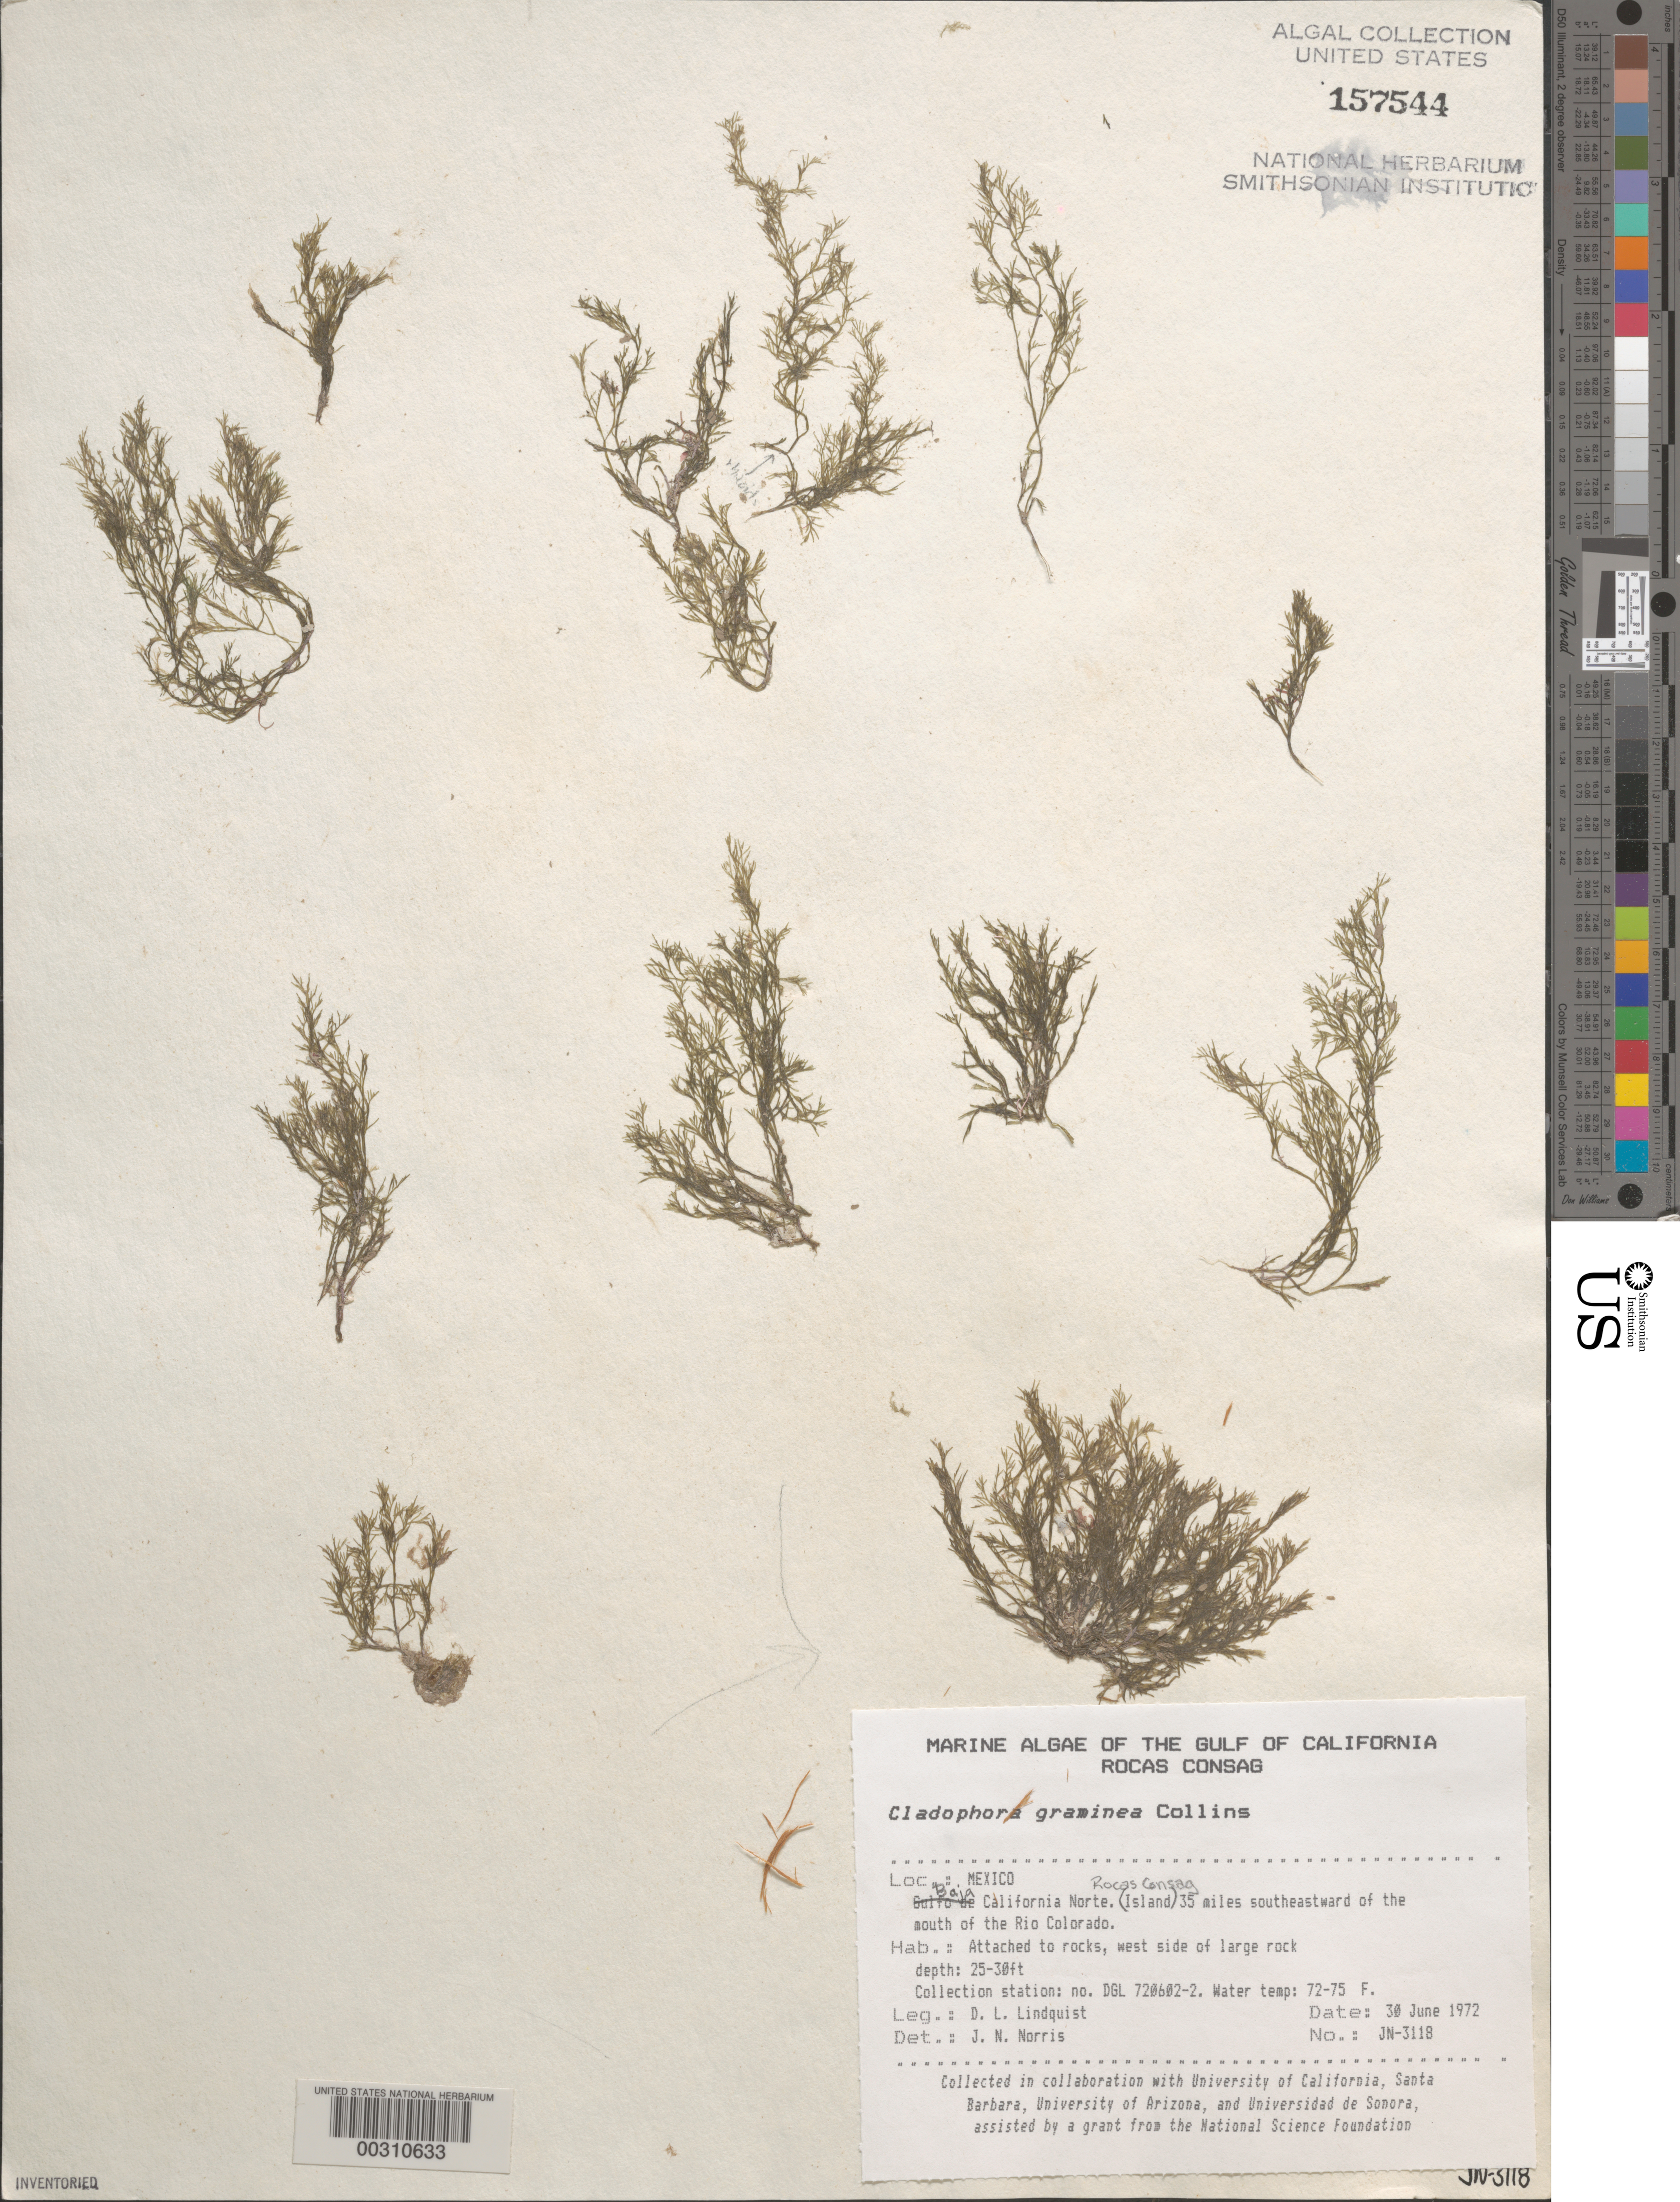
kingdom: Plantae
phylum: Chlorophyta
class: Ulvophyceae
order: Cladophorales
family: Cladophoraceae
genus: Cladophora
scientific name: Cladophora graminea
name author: Collins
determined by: Norris, James N.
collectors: D. Lindquist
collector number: JN-3118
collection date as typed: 30 Jun 1972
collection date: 1972-06-30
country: Mexico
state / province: Baja California Norte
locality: Rocas Consag, 35 miles southeast of Rio Colorado mouth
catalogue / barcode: US 157544